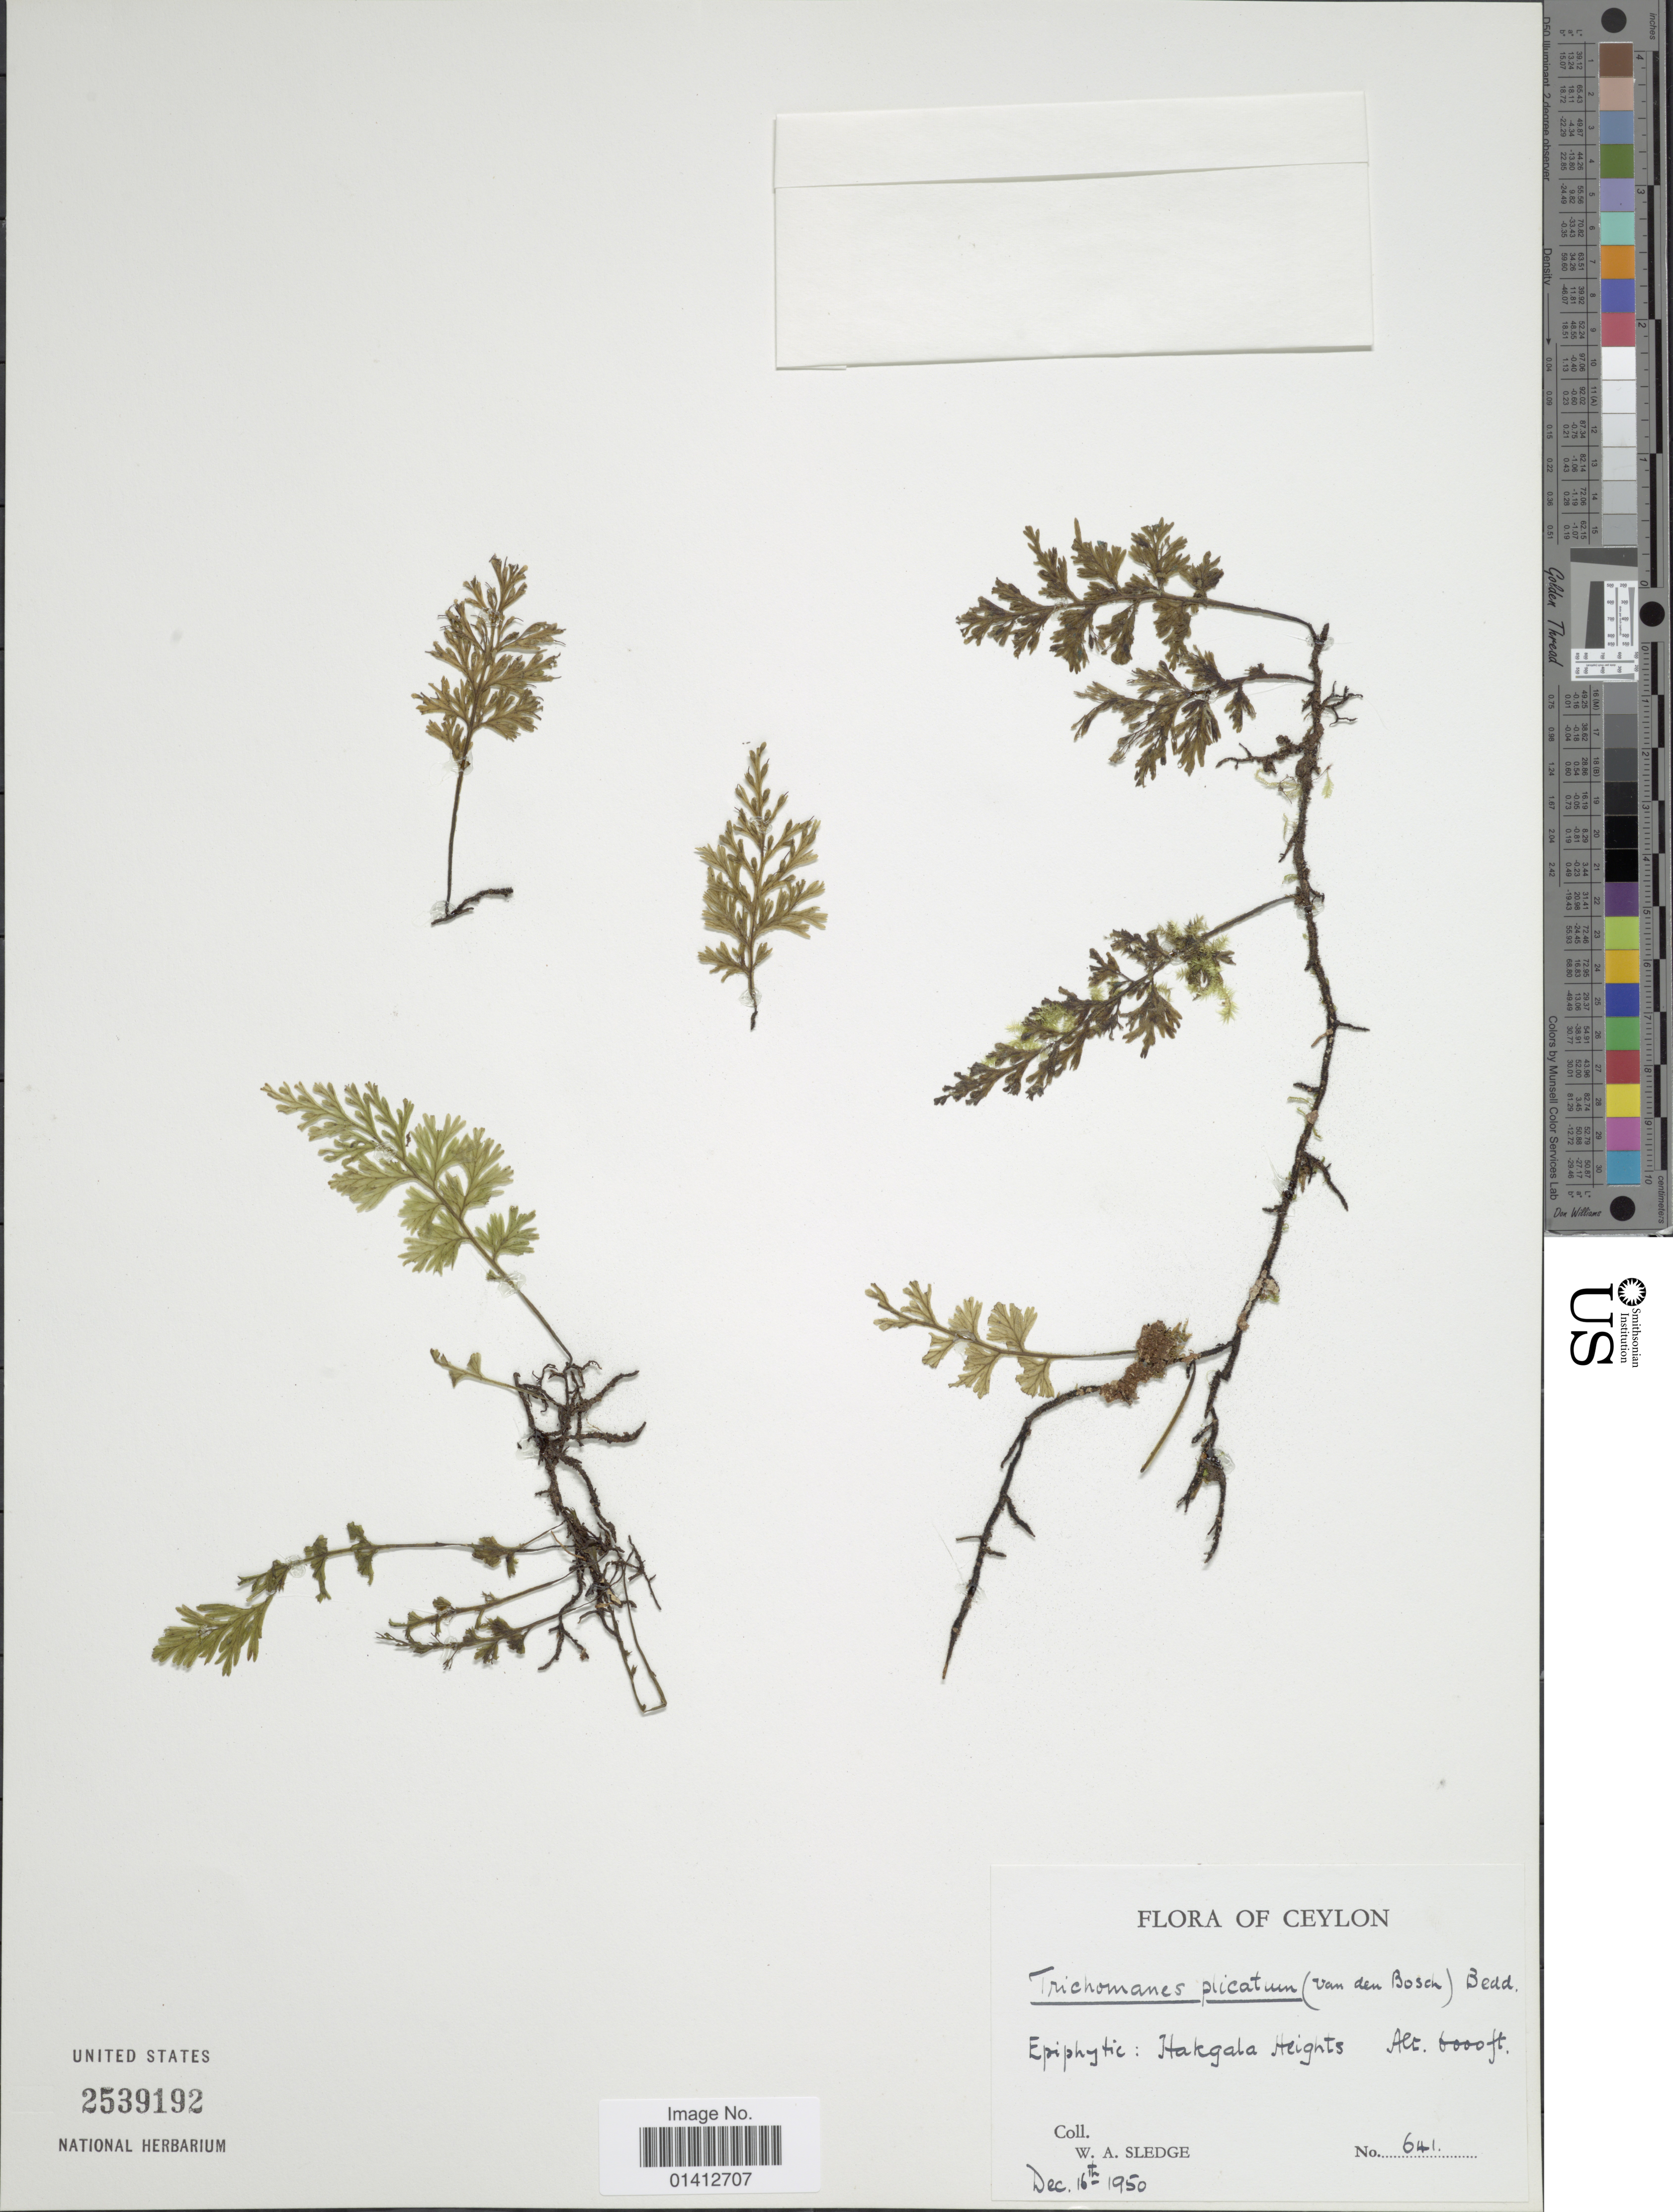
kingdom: Plantae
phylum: Tracheophyta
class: Polypodiopsida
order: Hymenophyllales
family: Hymenophyllaceae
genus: Crepidomanes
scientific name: Crepidomanes campanulatum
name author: (Roxb.) Panigrahi & Singh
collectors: W. A. Sledge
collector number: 641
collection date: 1950-12-16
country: Sri Lanka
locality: Hakagala heights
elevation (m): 1829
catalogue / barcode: US 2539192